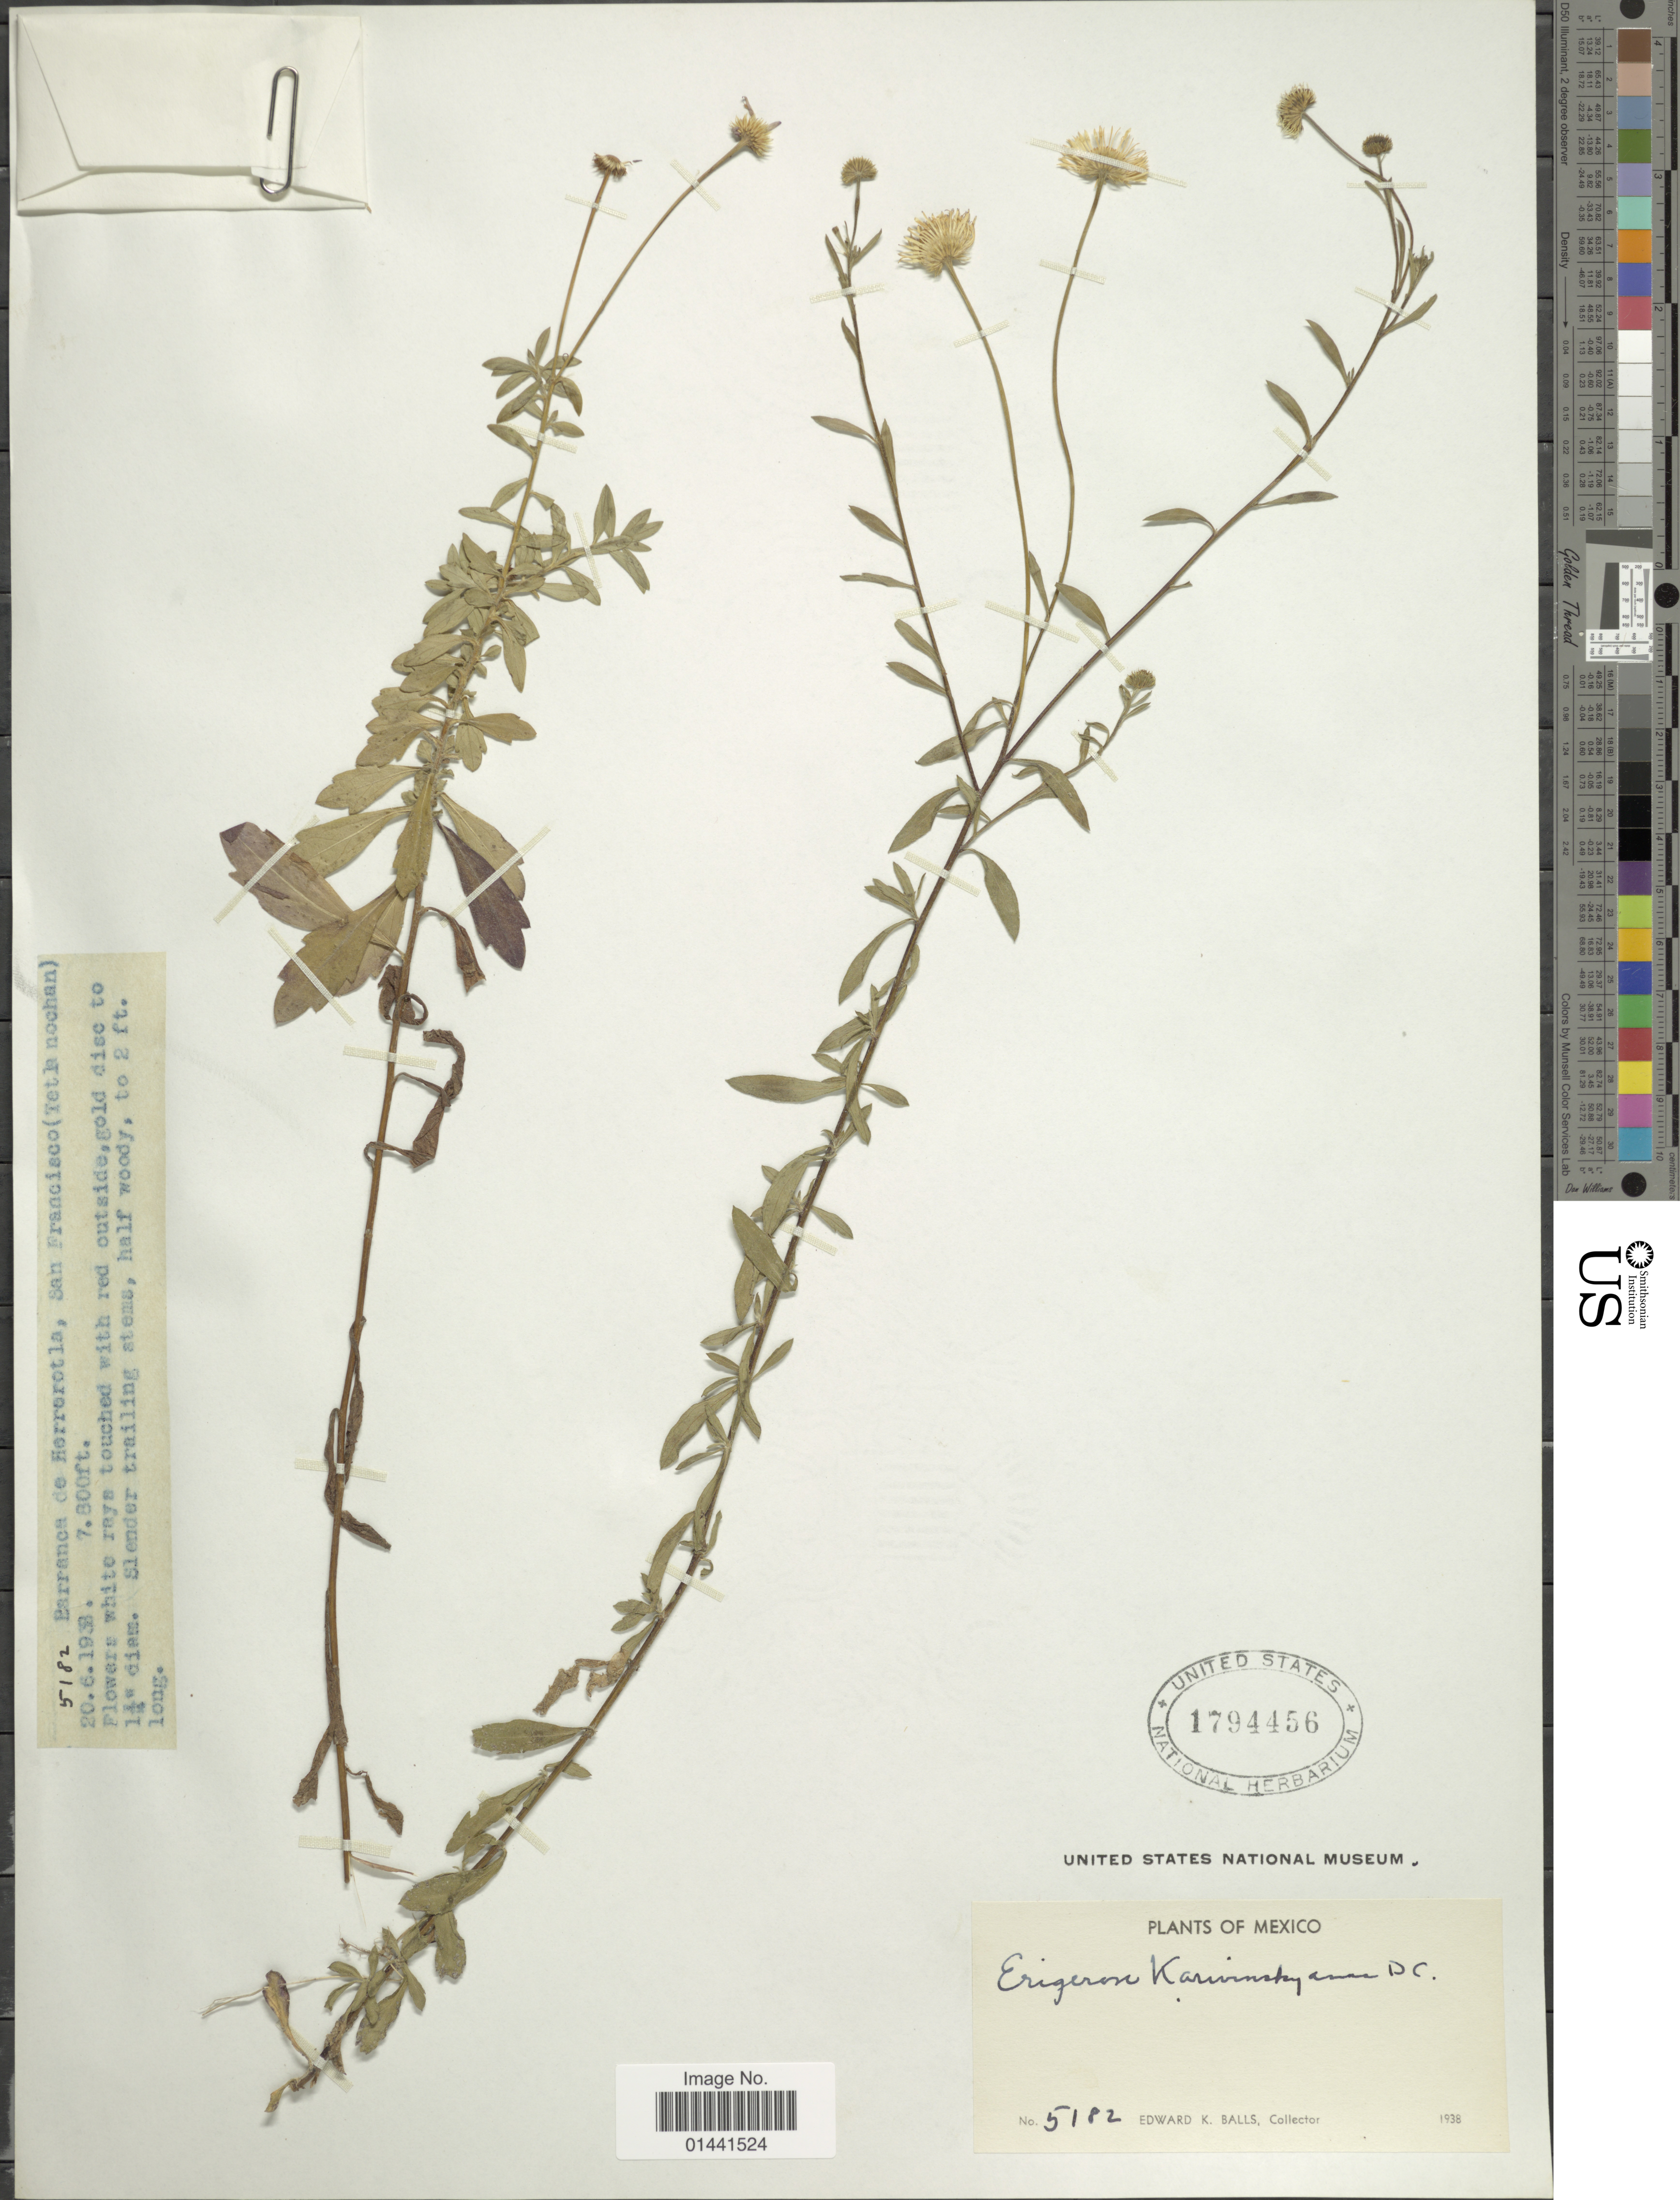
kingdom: Plantae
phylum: Tracheophyta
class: Magnoliopsida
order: Asterales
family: Asteraceae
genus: Erigeron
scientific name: Erigeron karvinskianus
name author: DC.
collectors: E. K. Balls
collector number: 5182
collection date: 1938-06-20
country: Mexico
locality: Barranca de Herreretla,San Francisco (Tetla nonchan), slender traiing stems, half woody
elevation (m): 2377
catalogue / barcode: US 1794456